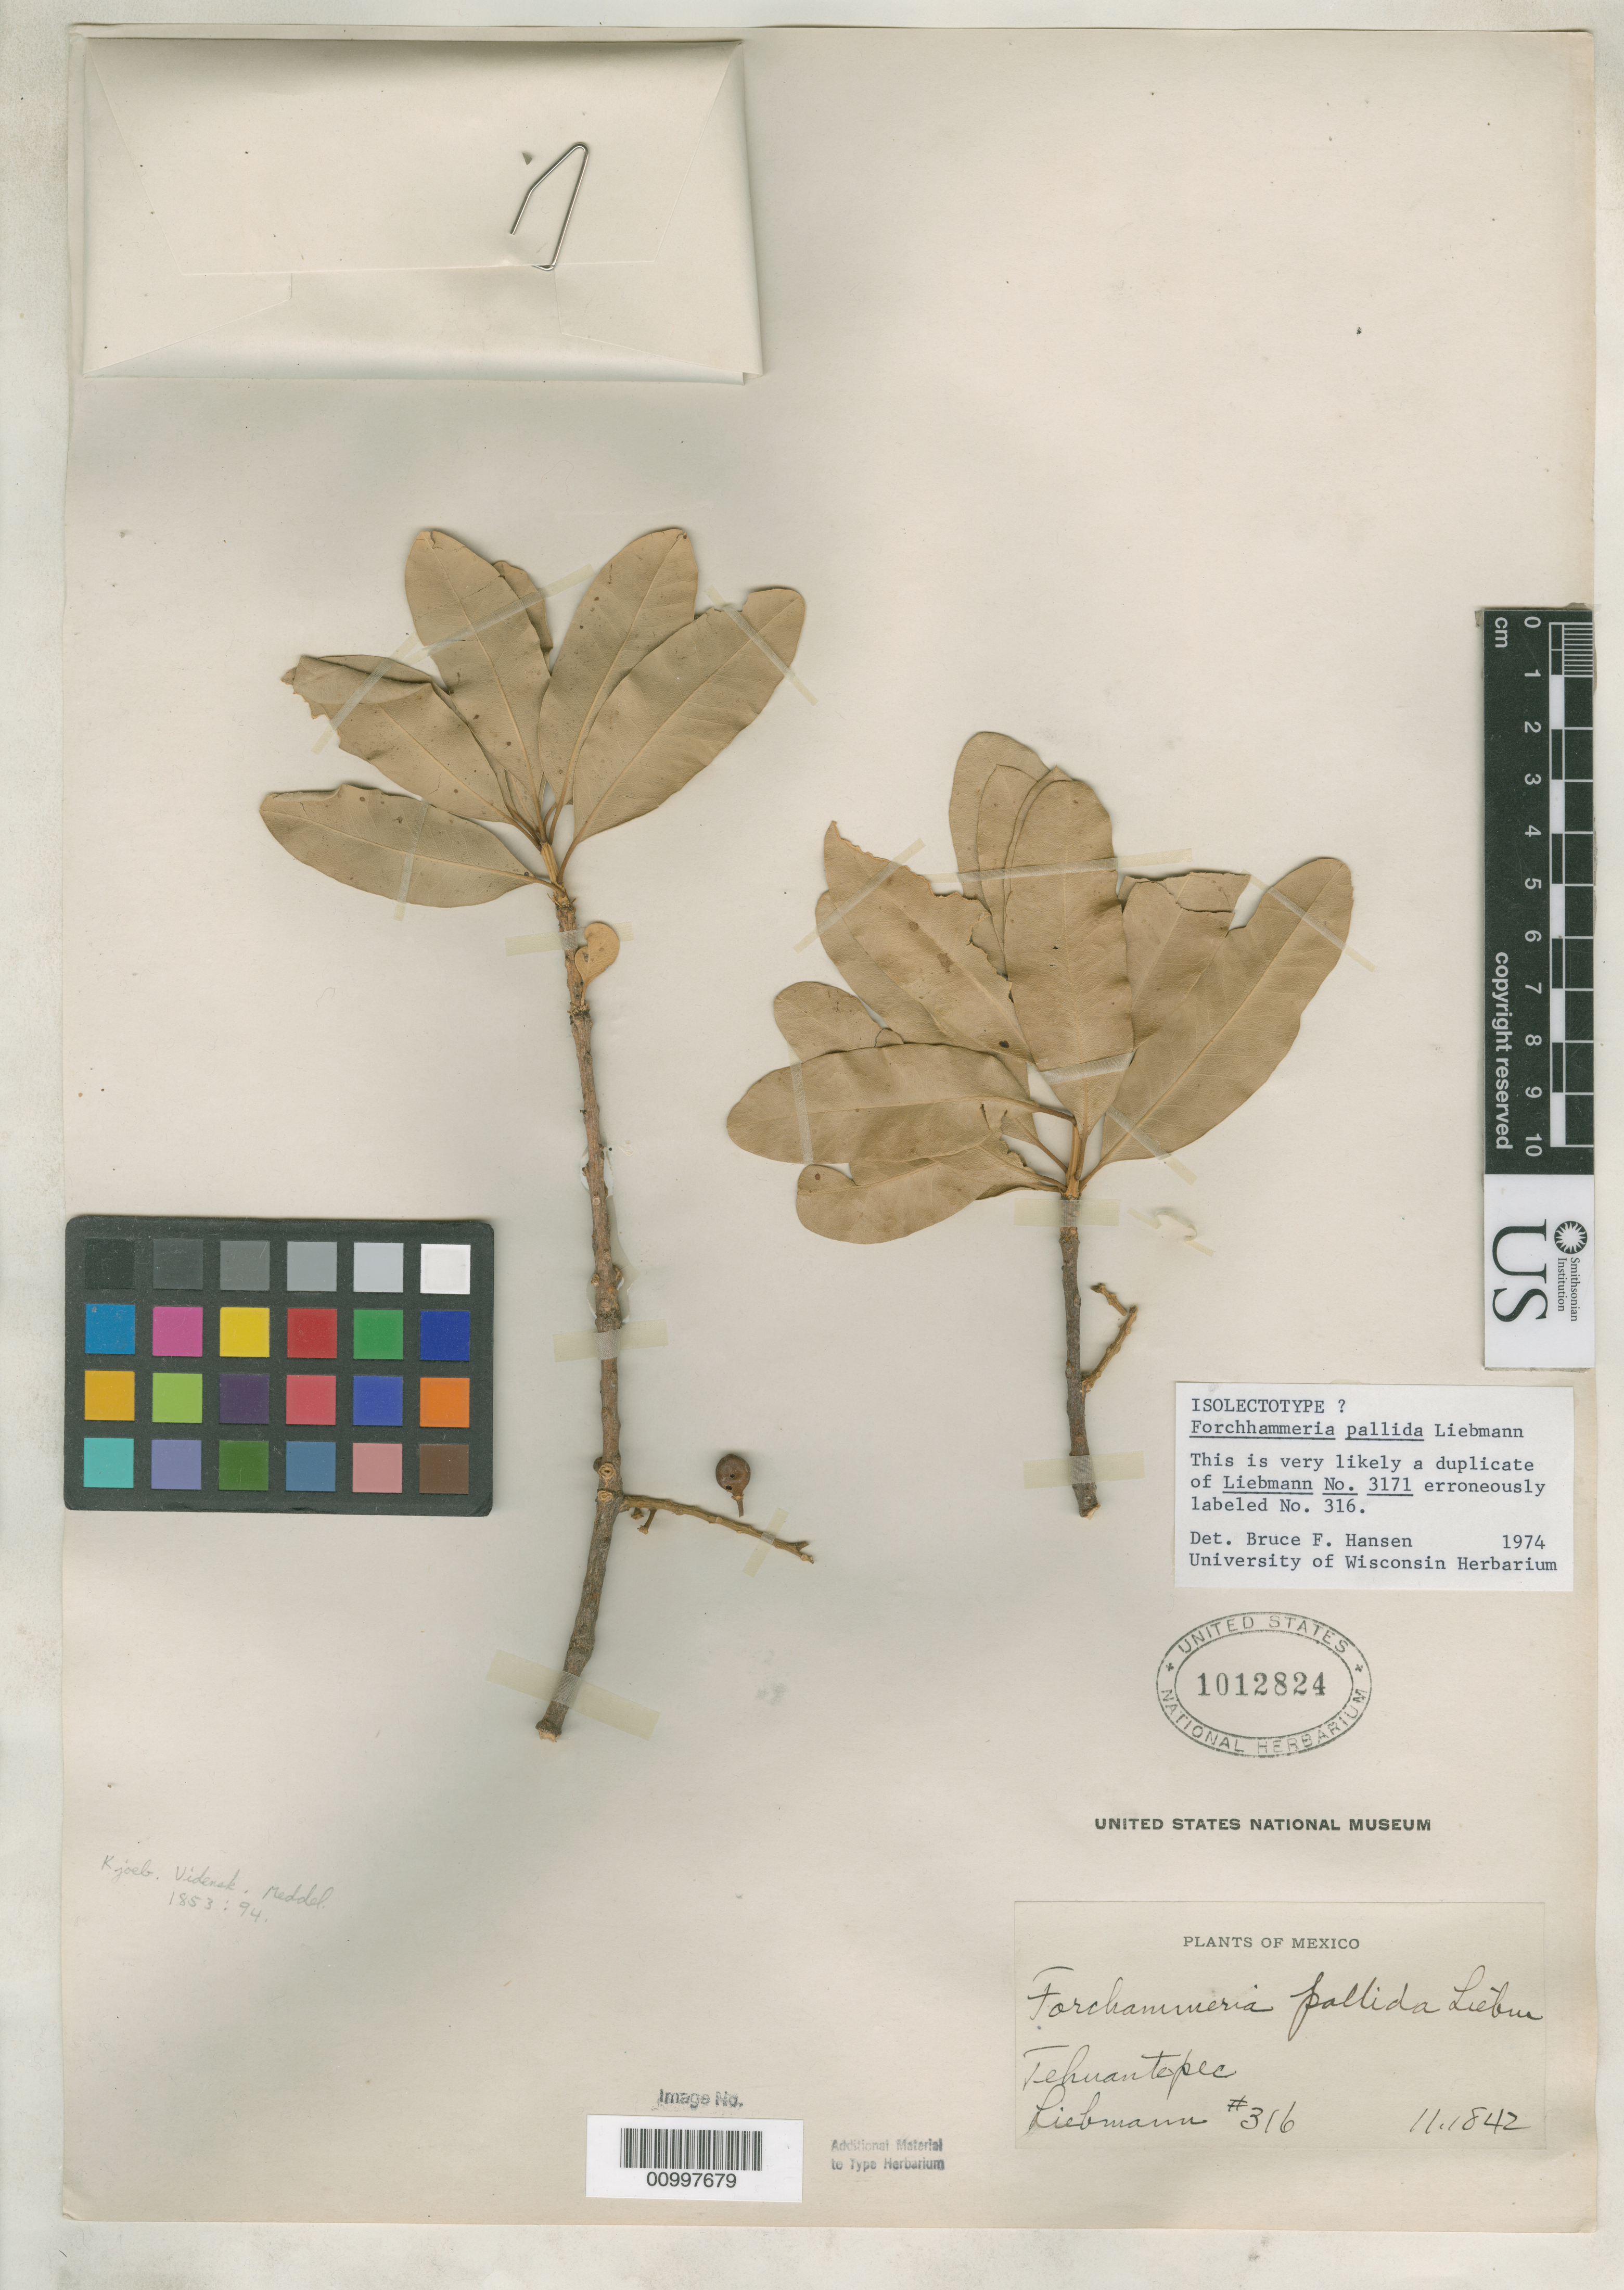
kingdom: Plantae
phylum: Tracheophyta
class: Magnoliopsida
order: Brassicales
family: Stixaceae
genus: Forchhammeria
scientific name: Forchhammeria pallida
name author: Liebm.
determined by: Hansen, Bruce F.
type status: Possible Type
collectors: F. M. Liebmann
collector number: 316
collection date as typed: Nov 1842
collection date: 1842-11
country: Mexico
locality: Tehuantepec.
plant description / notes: Annotated by B.F. Hansen 1974 as "Isolectotype?" [lectotypification apparently ined.]. Possibly an erroneously numbered duplicate of Liebmann 3171 according to annotation by Hansen.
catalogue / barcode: US 1012824